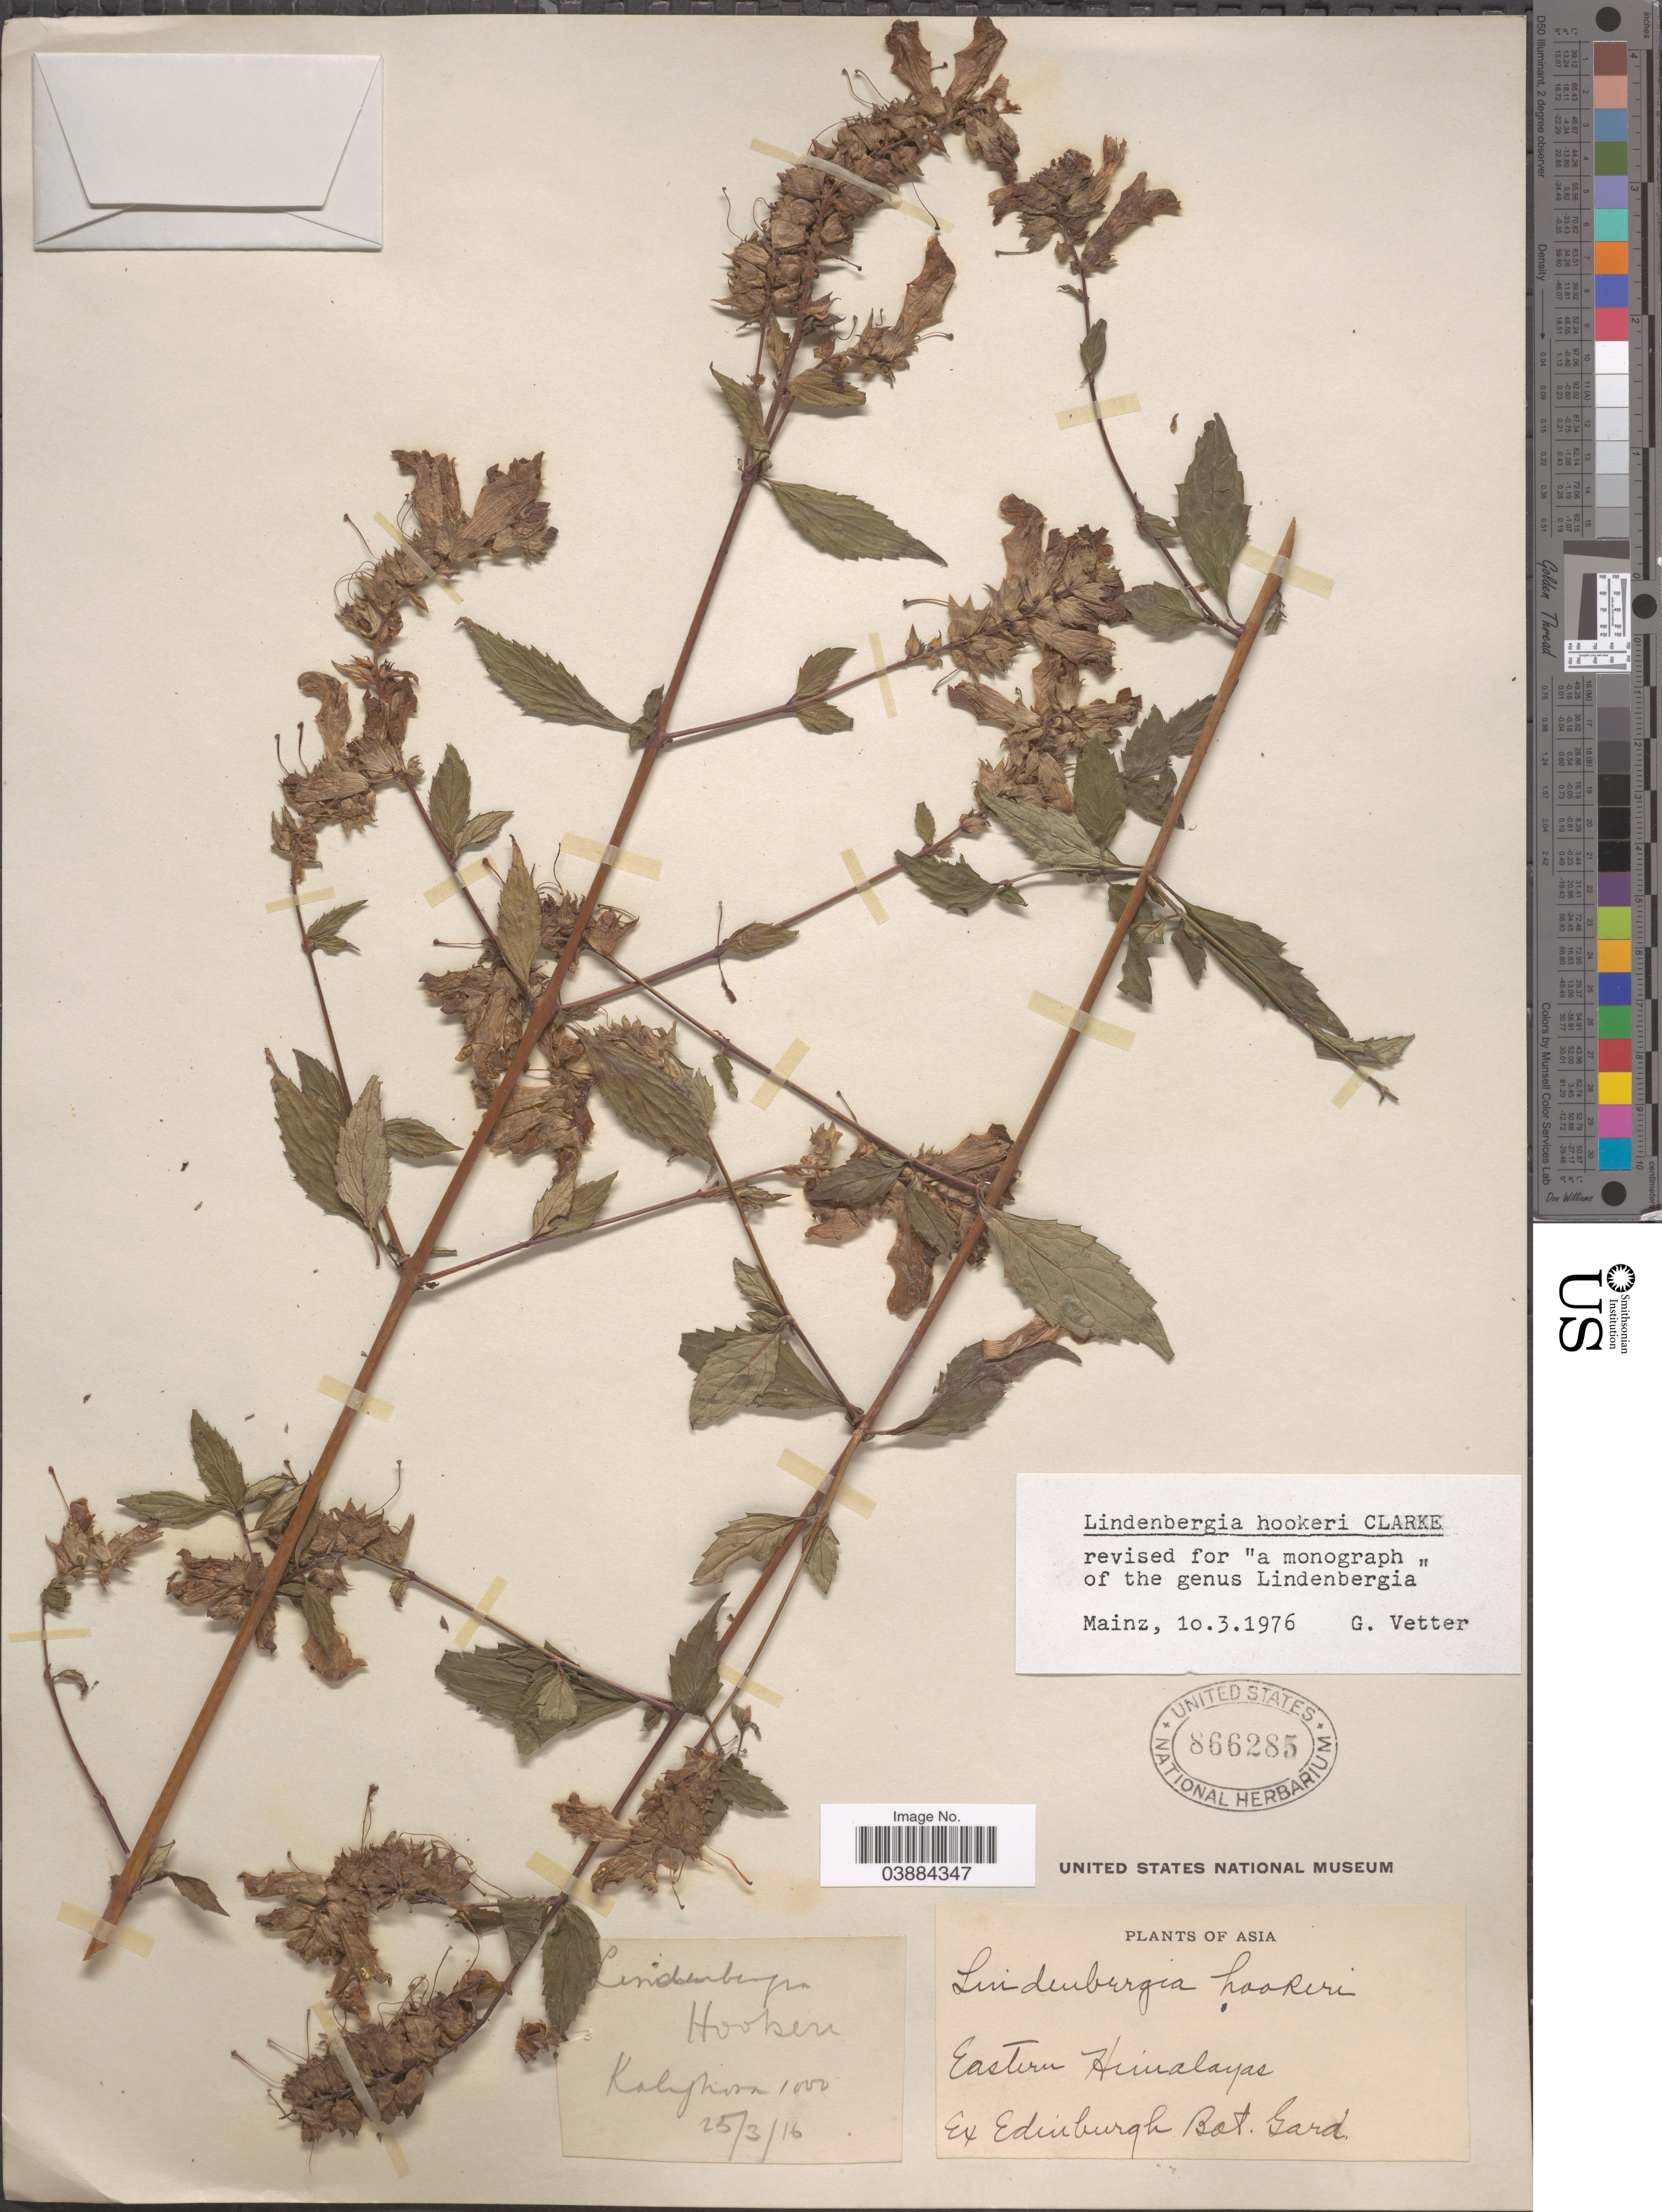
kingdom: Plantae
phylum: Tracheophyta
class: Magnoliopsida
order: Lamiales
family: Orobanchaceae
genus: Lindenbergia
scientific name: Lindenbergia hookeri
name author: C.B. Clarke ex Hook. f.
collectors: Ex Edinburgh Bot. Gard.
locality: Asia. Eastern Himalaya. Kalighnon [interpreted].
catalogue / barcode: US 866285